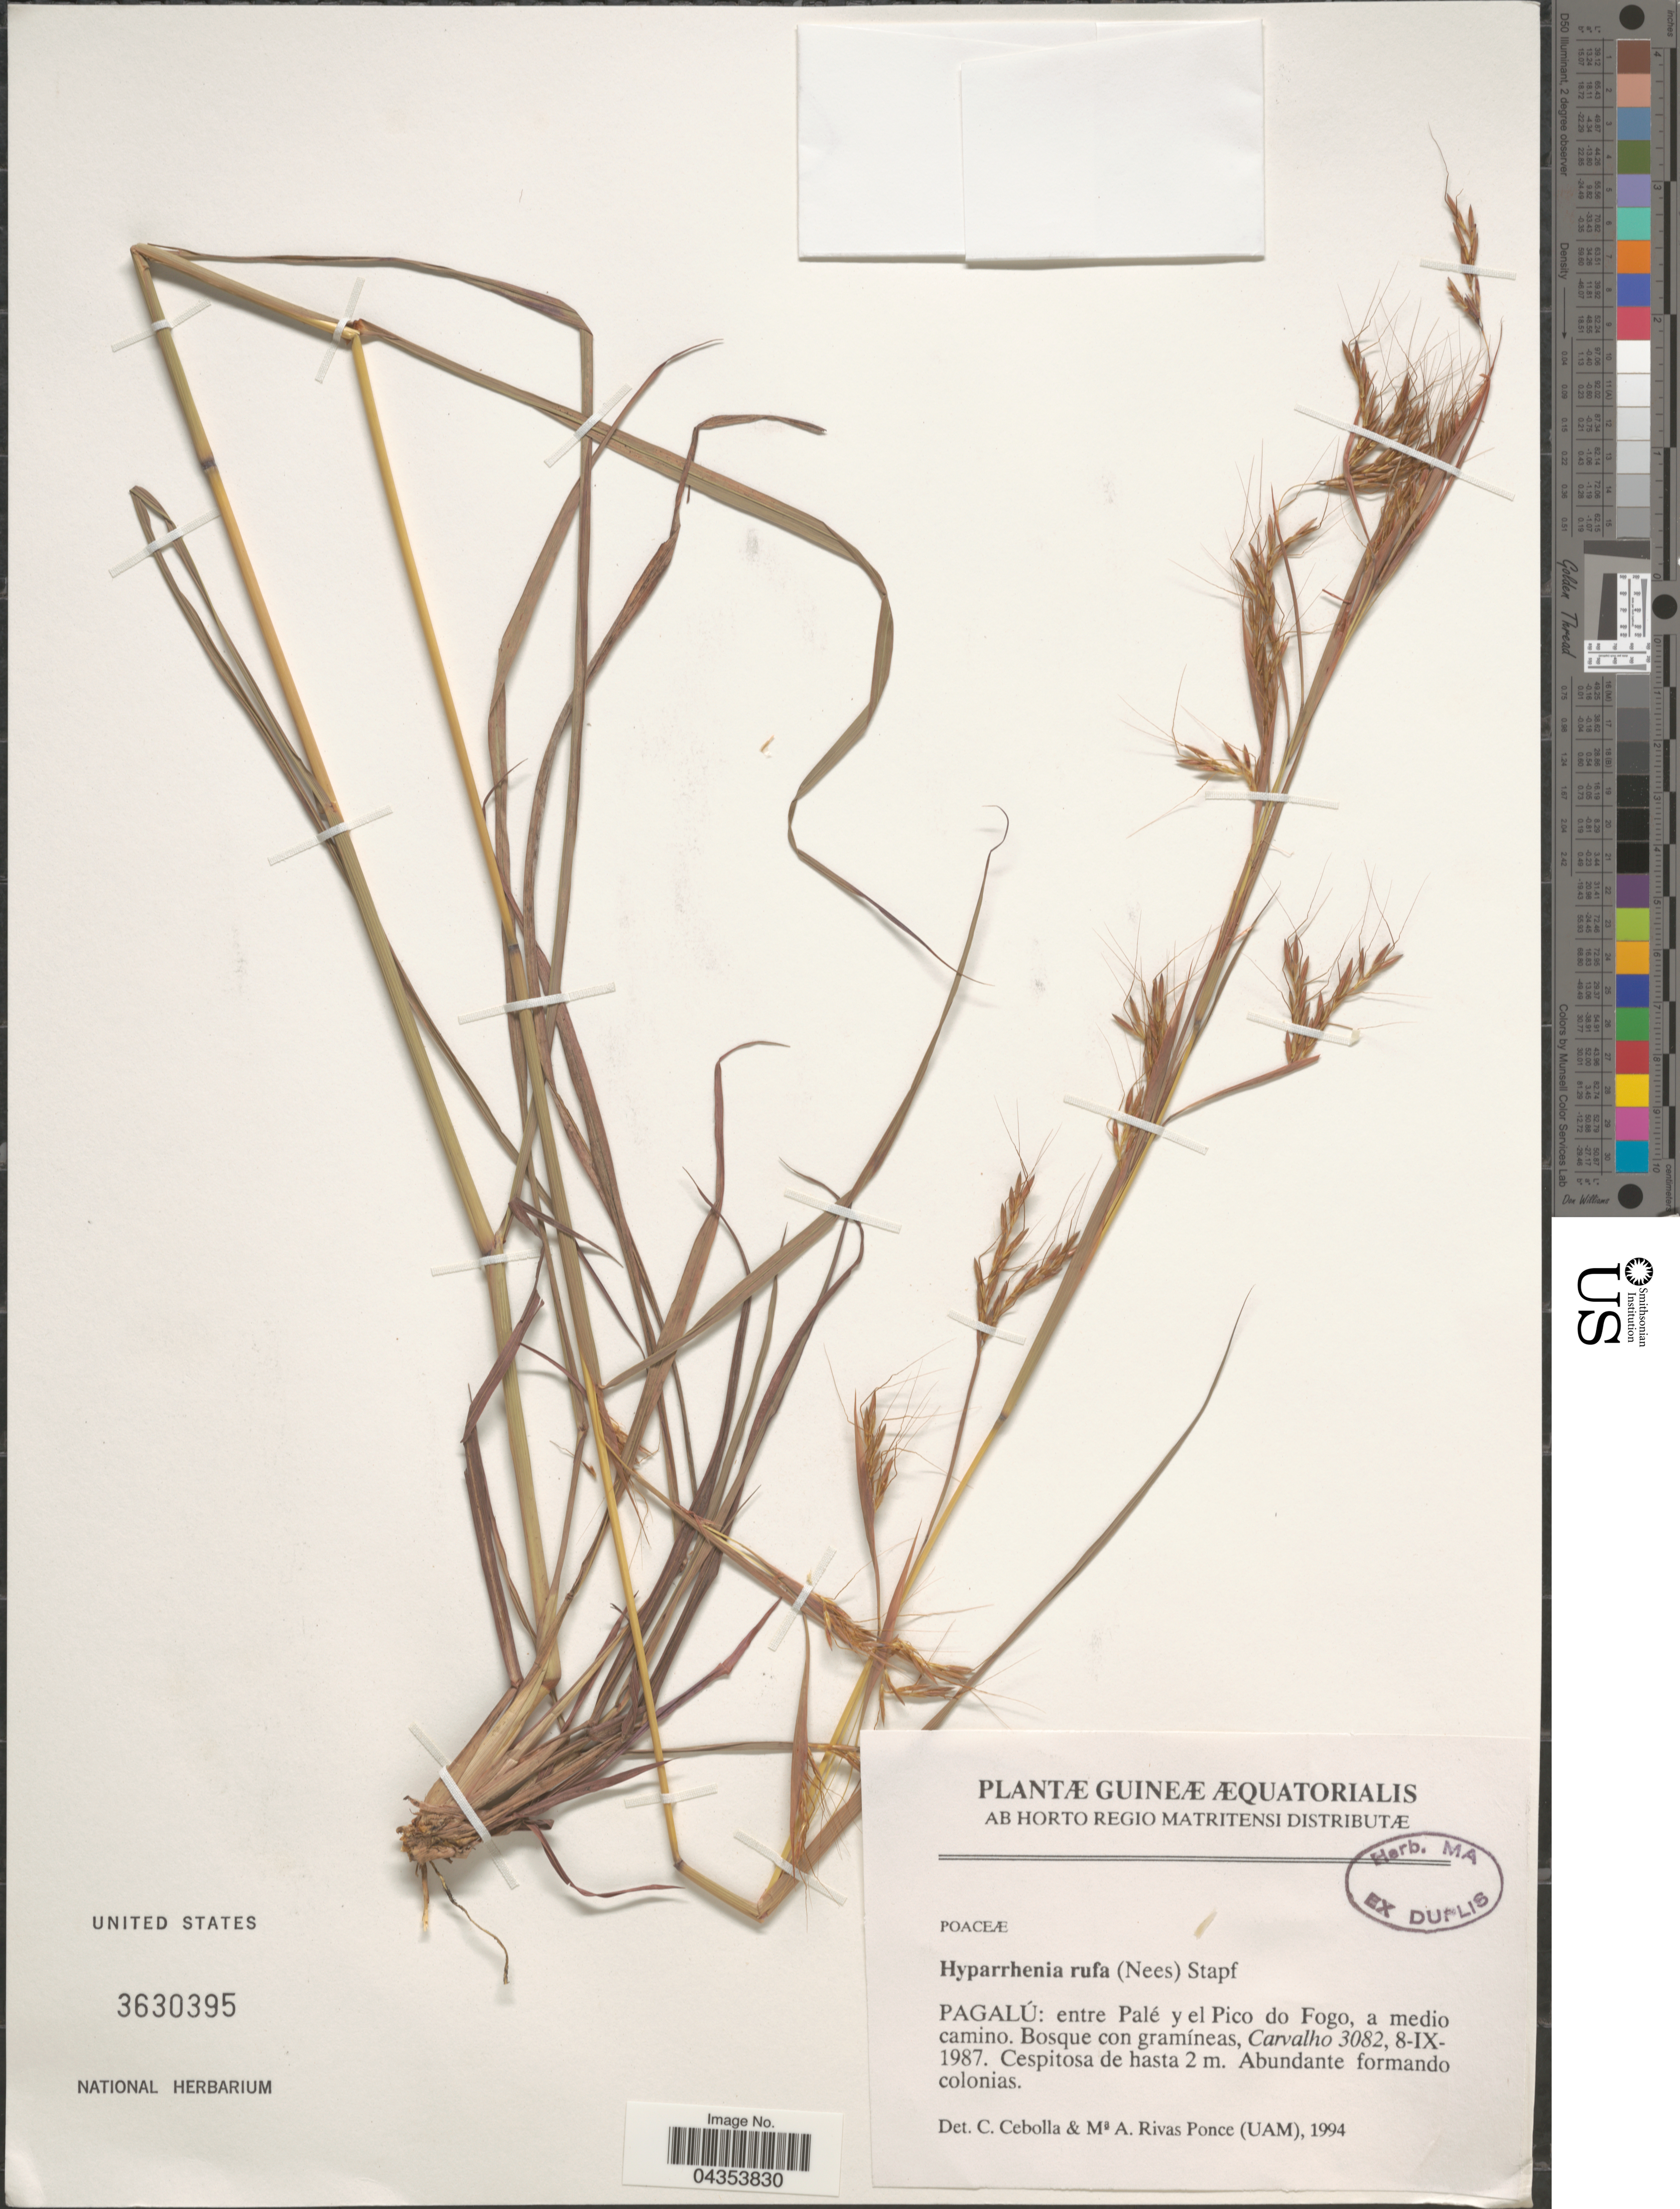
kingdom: Plantae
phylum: Tracheophyta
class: Liliopsida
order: Poales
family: Poaceae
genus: Hyparrhenia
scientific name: Hyparrhenia rufa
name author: (Nees) Stapf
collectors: A. Carvalho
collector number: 3082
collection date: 1987-09-08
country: Ecuador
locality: Pagalú: entre Palé y el Pico do Fogo, a medio camino.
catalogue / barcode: US 3630395